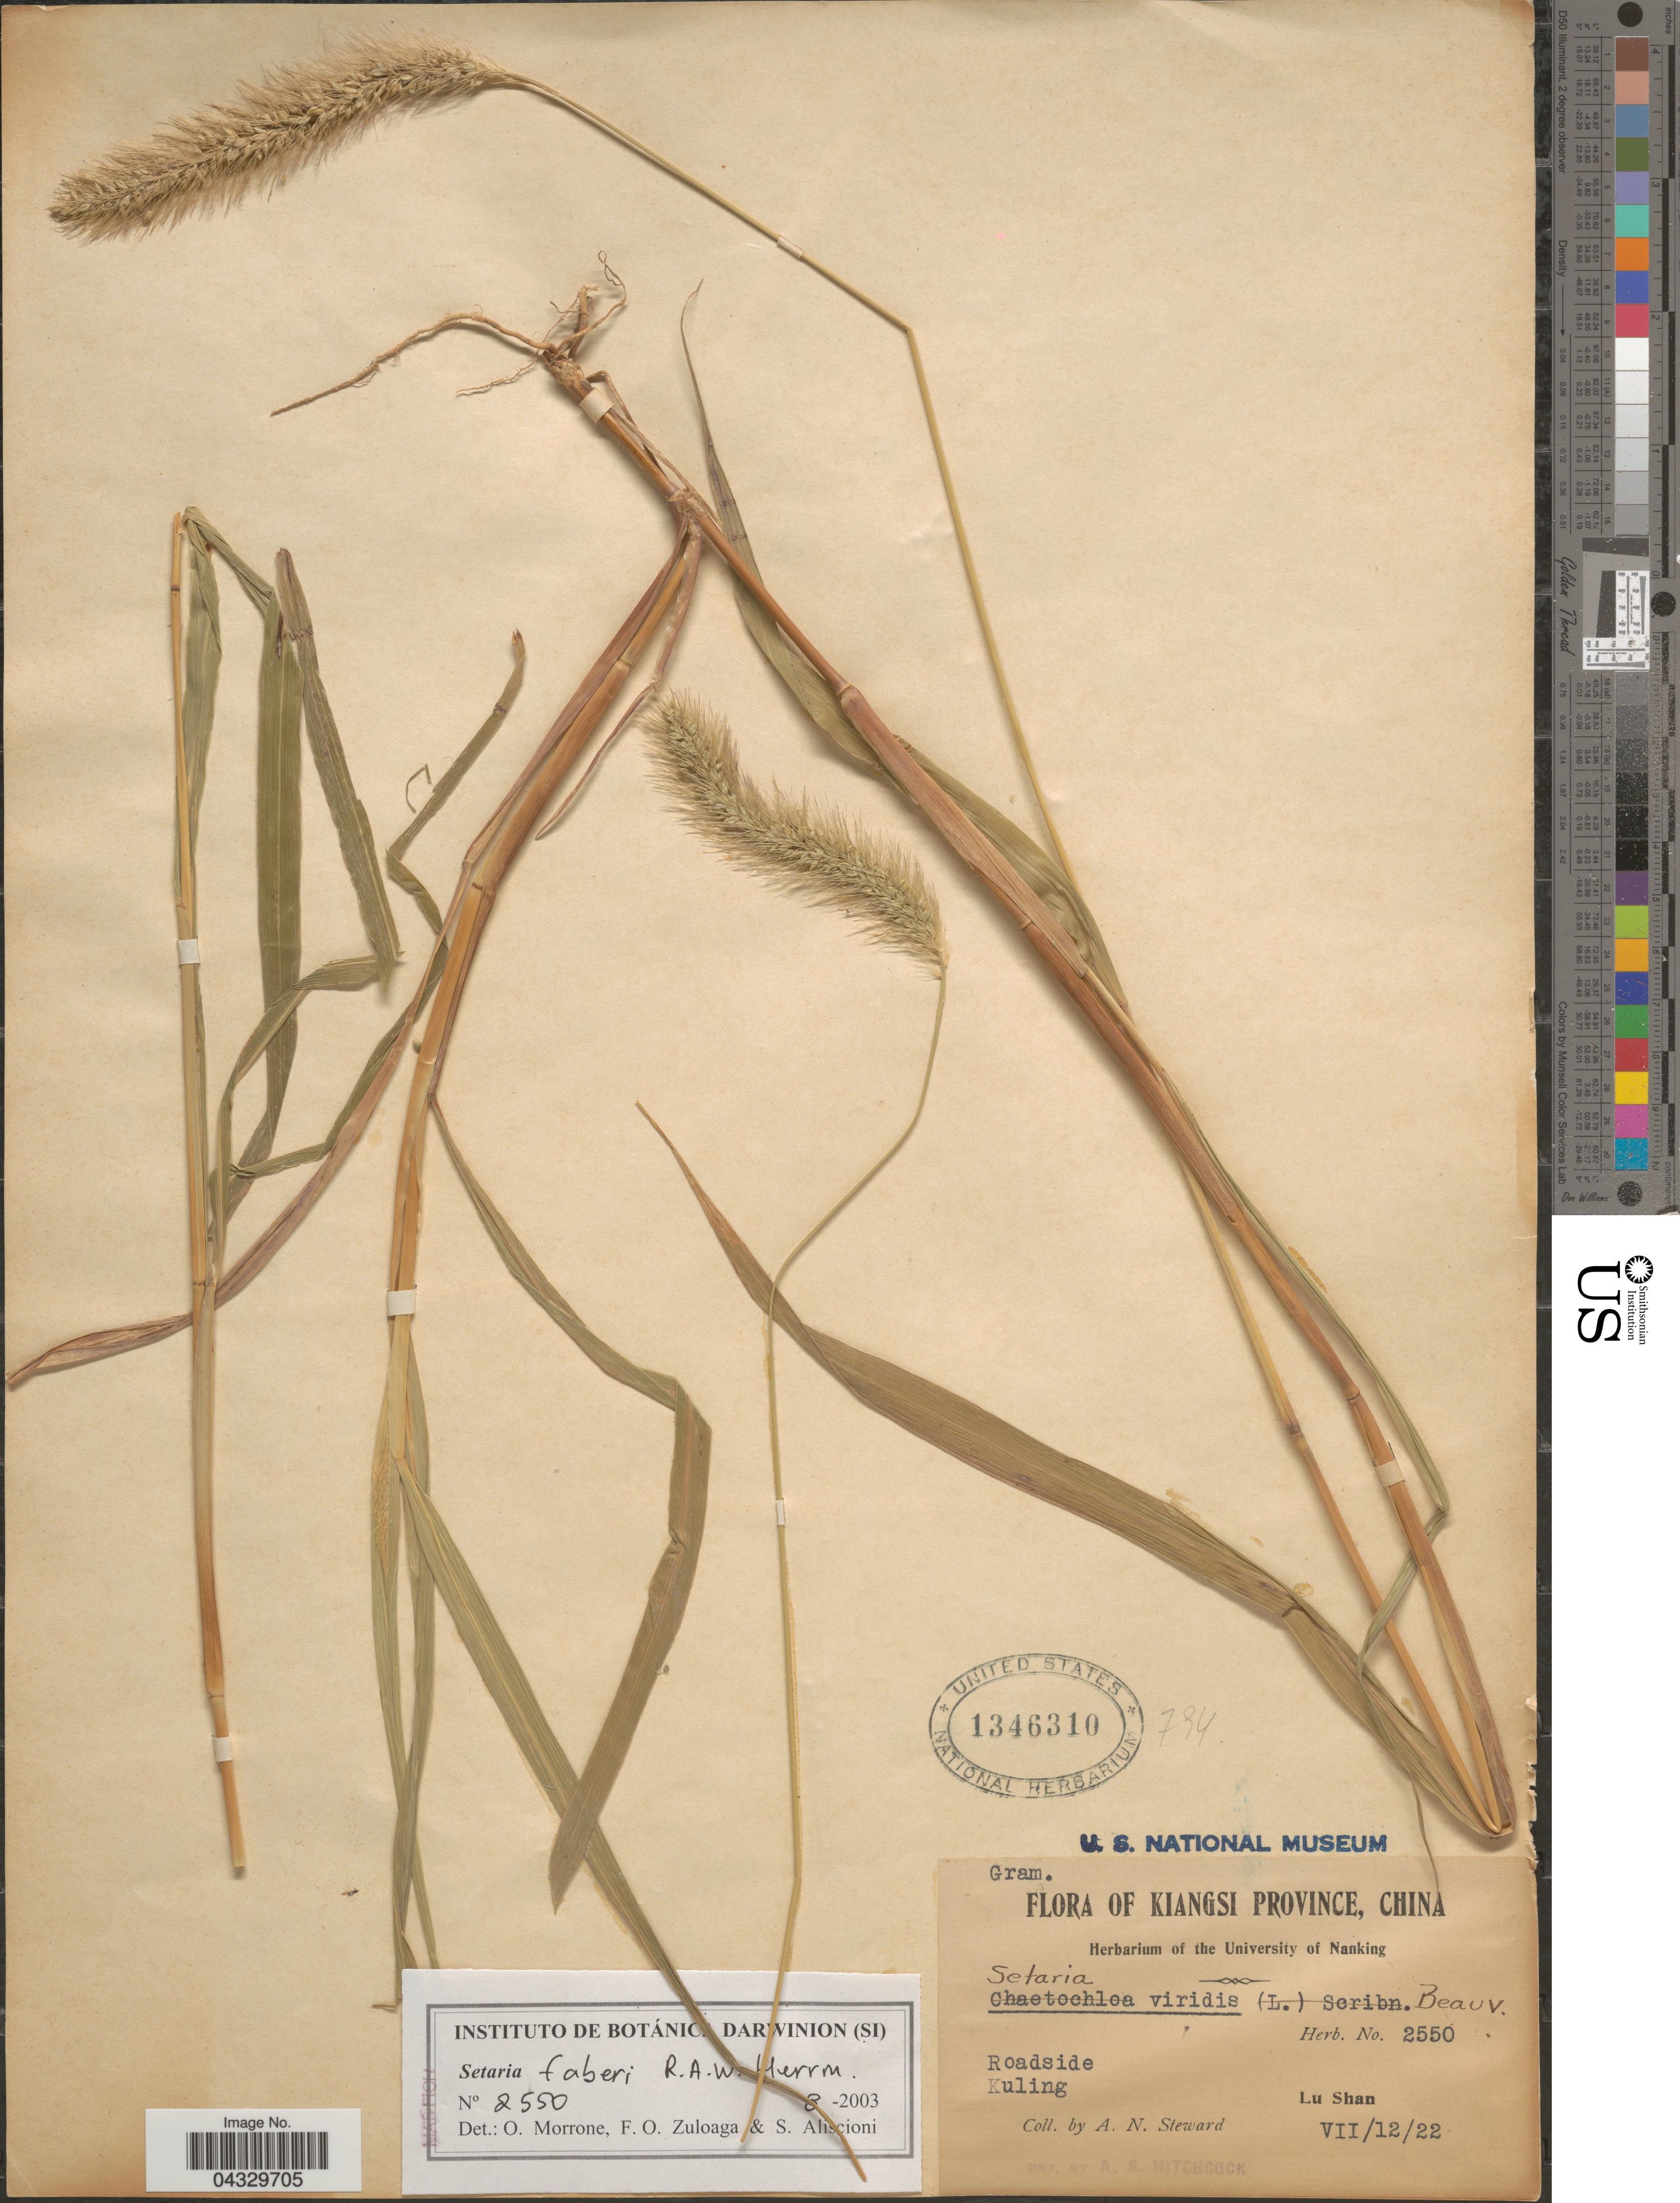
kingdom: Plantae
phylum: Tracheophyta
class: Liliopsida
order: Poales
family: Poaceae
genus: Setaria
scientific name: Setaria faberi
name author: R.A.W. Herrm.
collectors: A. N. Steward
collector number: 2550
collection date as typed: Transcribed d/m/y: 12/7/22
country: China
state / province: Jiangxi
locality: Kiangsi Province. Roadside. Kuling. Lu Shan.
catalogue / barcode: US 1346310